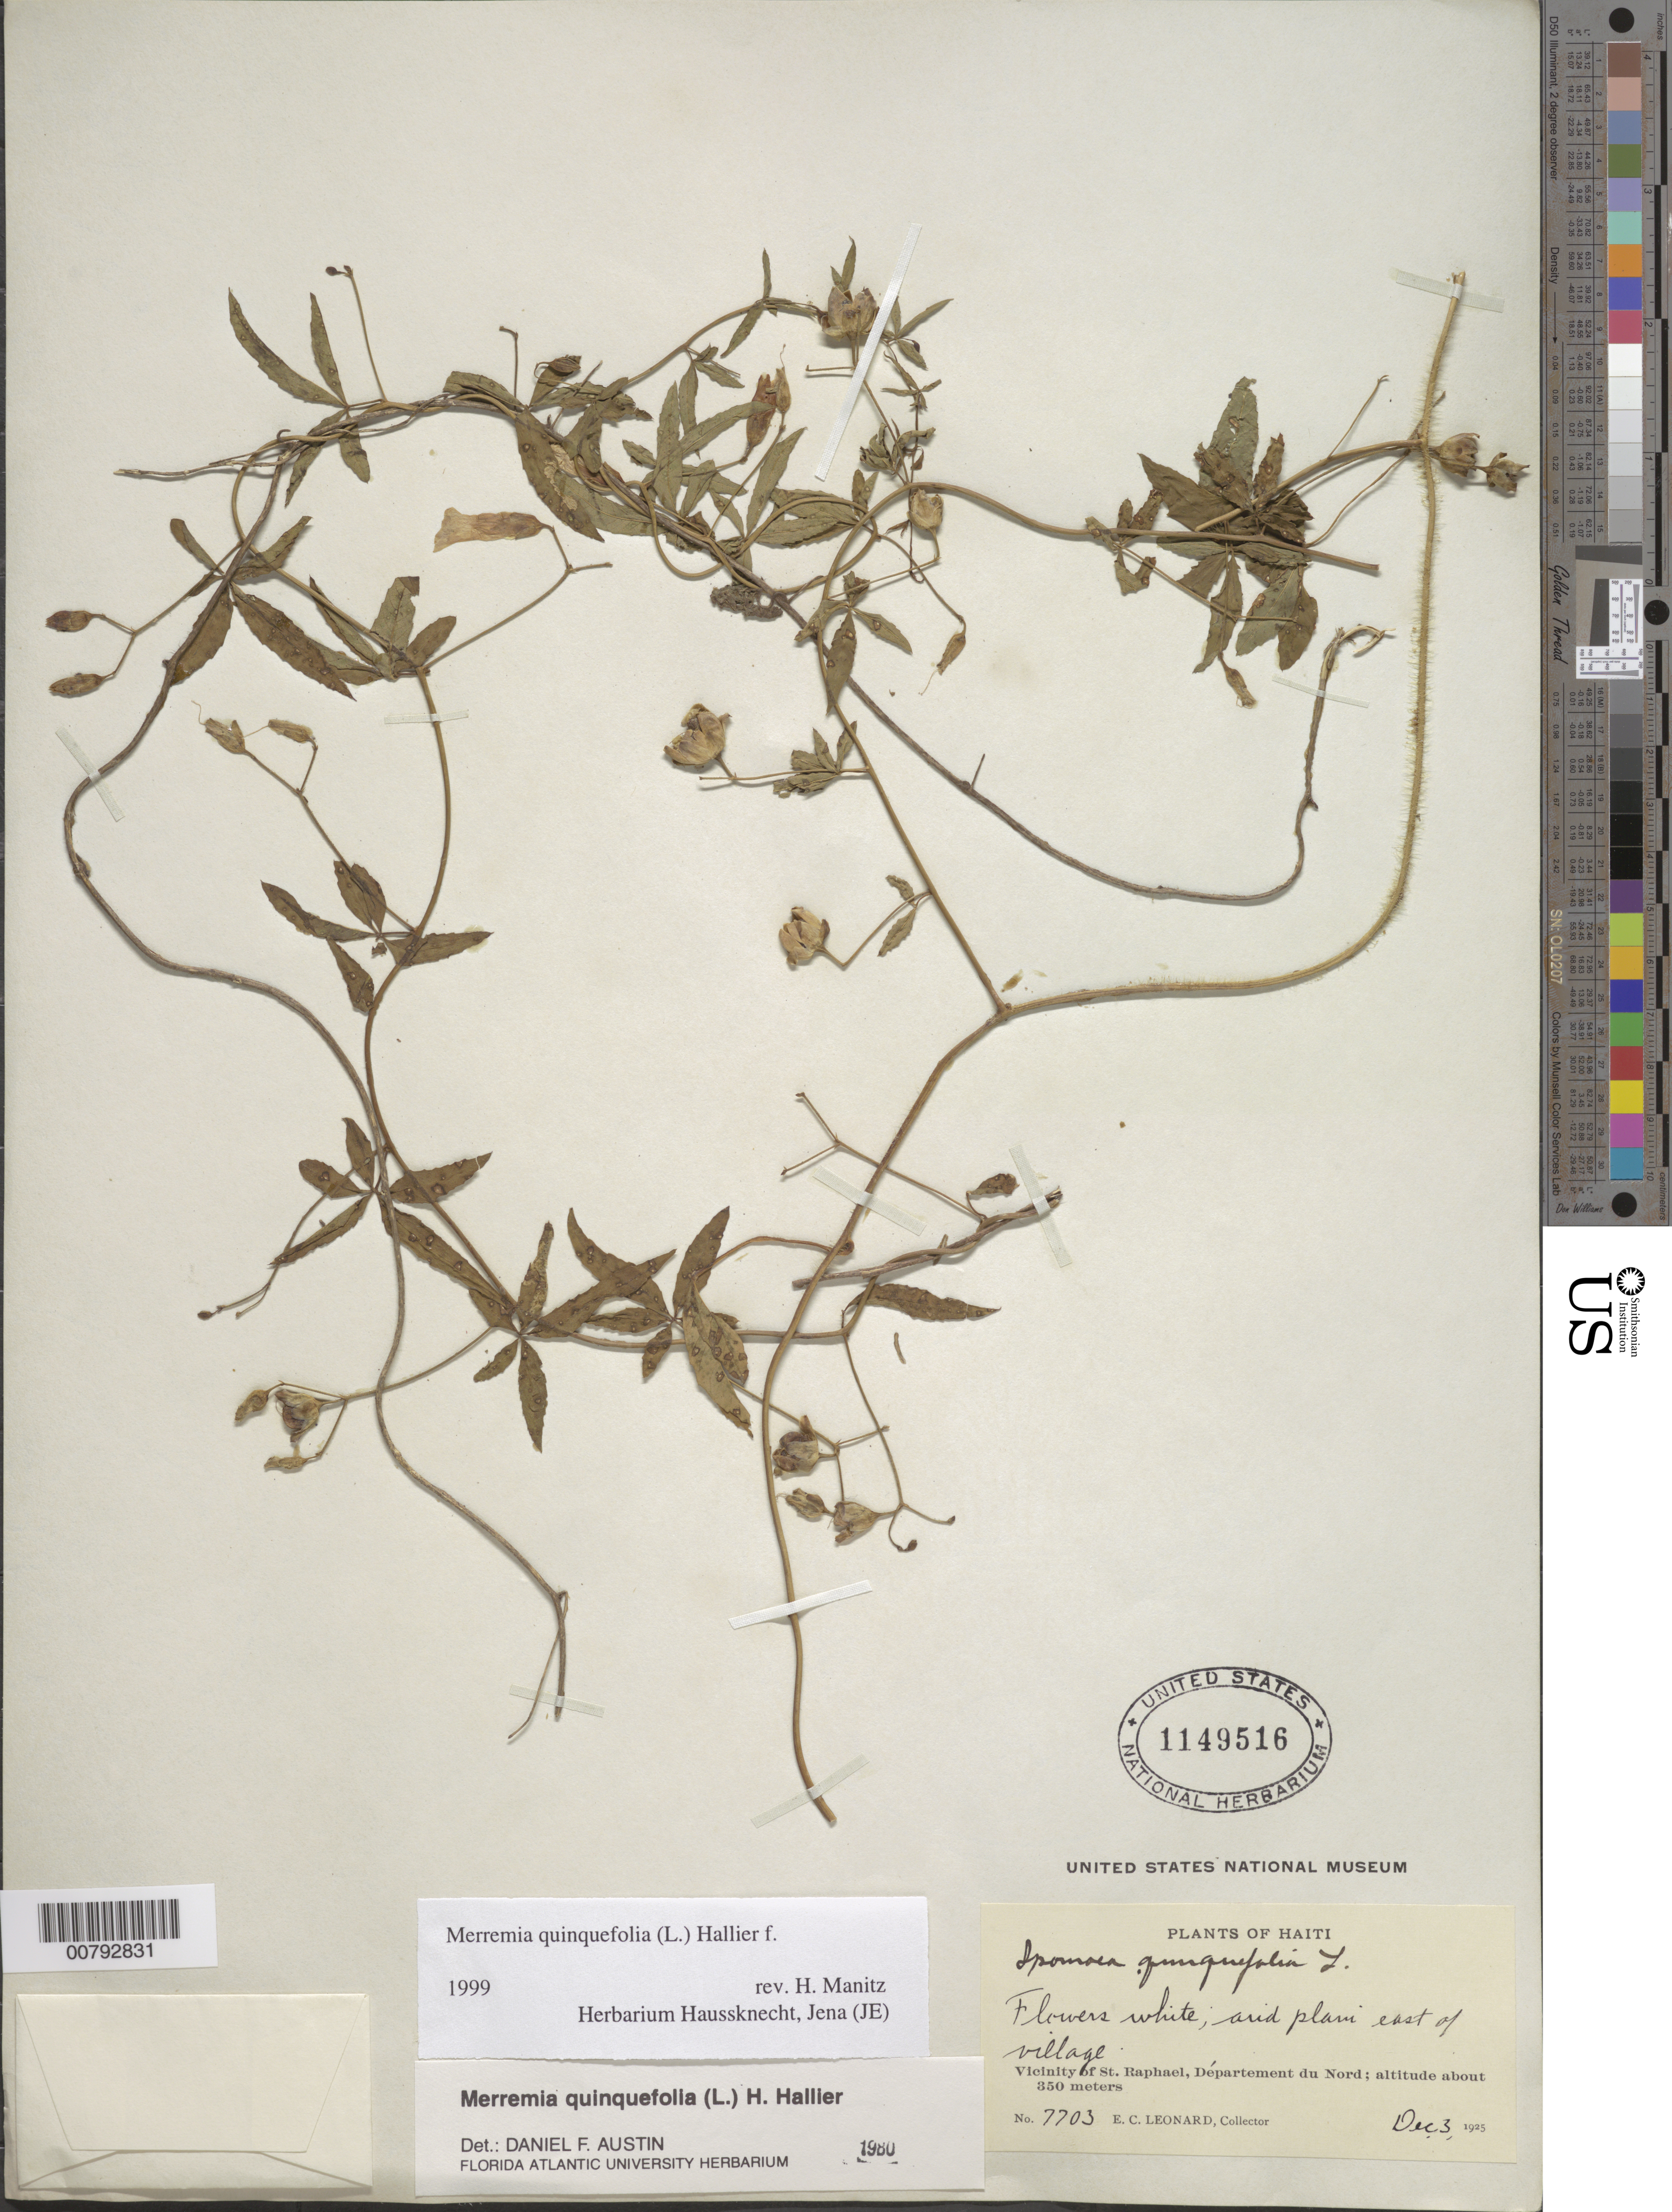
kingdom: Plantae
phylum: Tracheophyta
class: Magnoliopsida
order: Solanales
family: Convolvulaceae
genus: Distimake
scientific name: Distimake quinquefolius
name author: (L.) A. R. Simões & Staples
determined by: Strong, Mark T., (BOT), Smithsonian Institution - National Museum of Natural History (UNITED STATES)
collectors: E. C. Leonard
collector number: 7703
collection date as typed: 03 Dec 1925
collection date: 1925-12-03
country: Haiti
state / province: Nord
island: Hispaniola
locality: Vicinity of St. Raphael, east of village.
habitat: Arid plain.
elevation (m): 350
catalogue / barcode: US 1149516